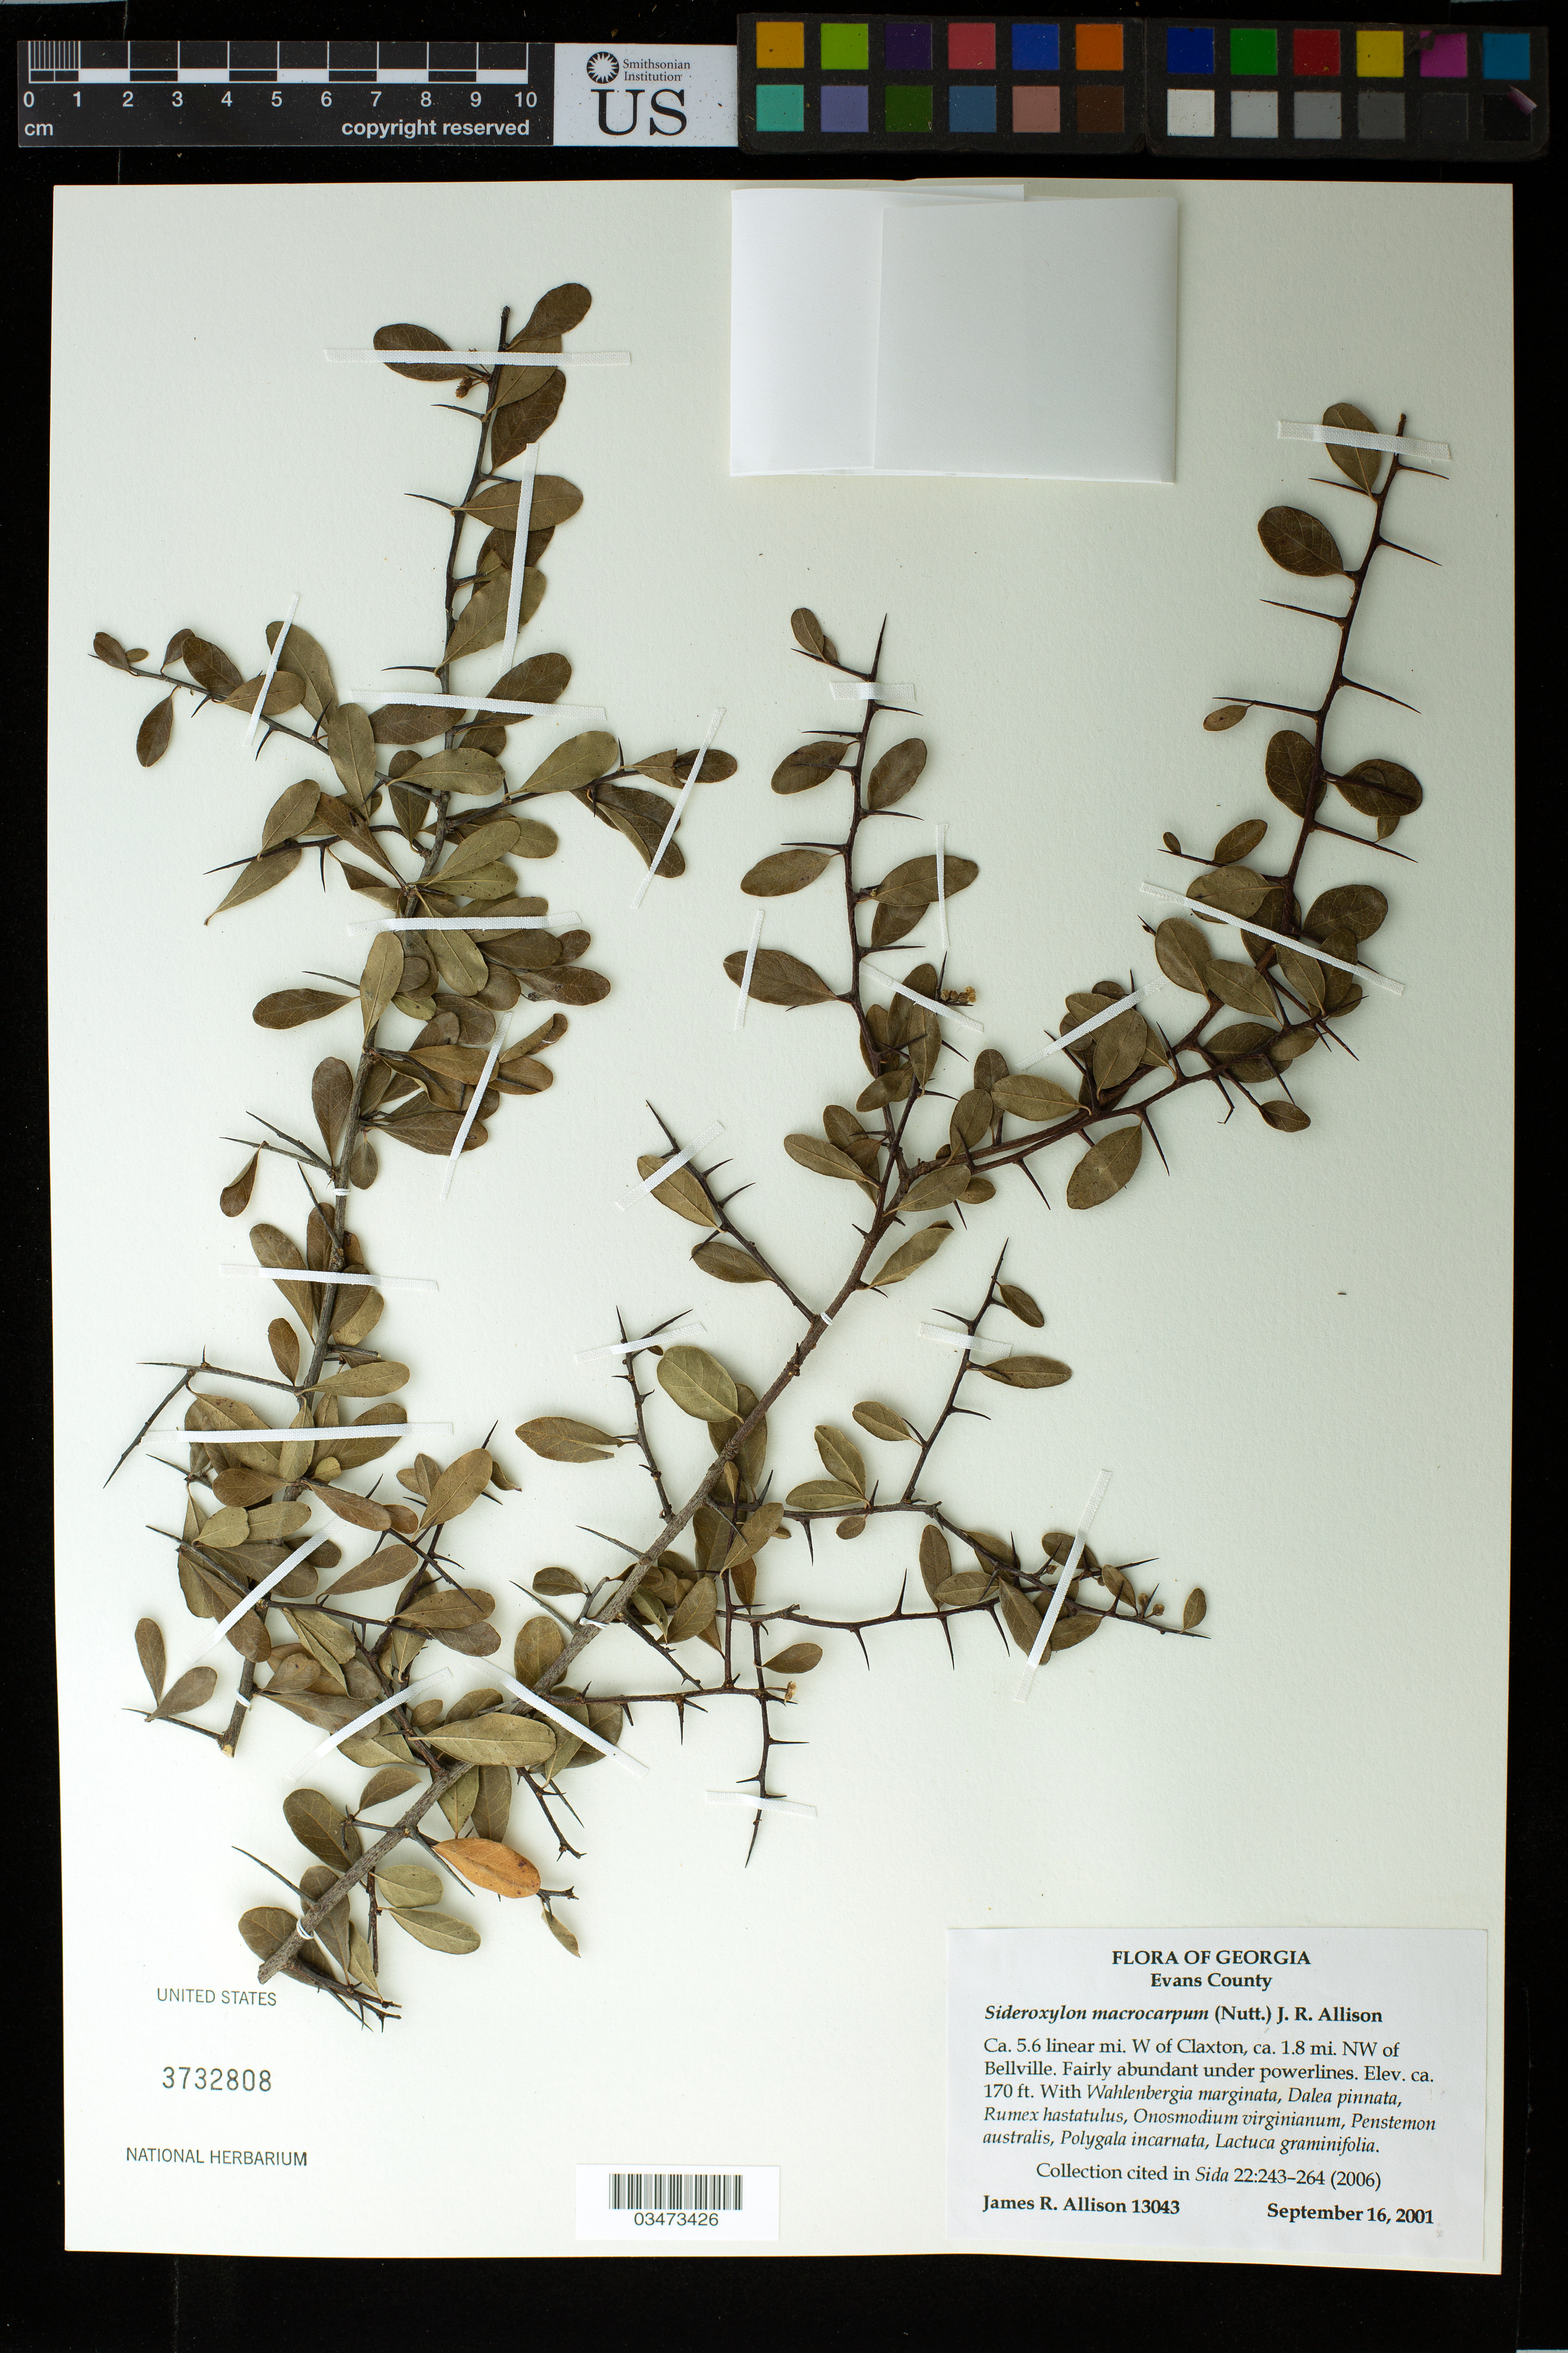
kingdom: Plantae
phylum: Tracheophyta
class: Magnoliopsida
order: Ericales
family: Sapotaceae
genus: Sideroxylon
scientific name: Sideroxylon macrocarpum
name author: (Nutt.) J.R. Allison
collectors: J. R. Allison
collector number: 13043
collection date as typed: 16 Sep 2001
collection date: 2001-09-16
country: United States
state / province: Georgia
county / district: Evans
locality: Ca. 5.6 linear mi. W of Claxton, ca. 1.8 mi. NW of Bellville. Fairly abundant under powerlines.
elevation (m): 52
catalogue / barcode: US 3732808